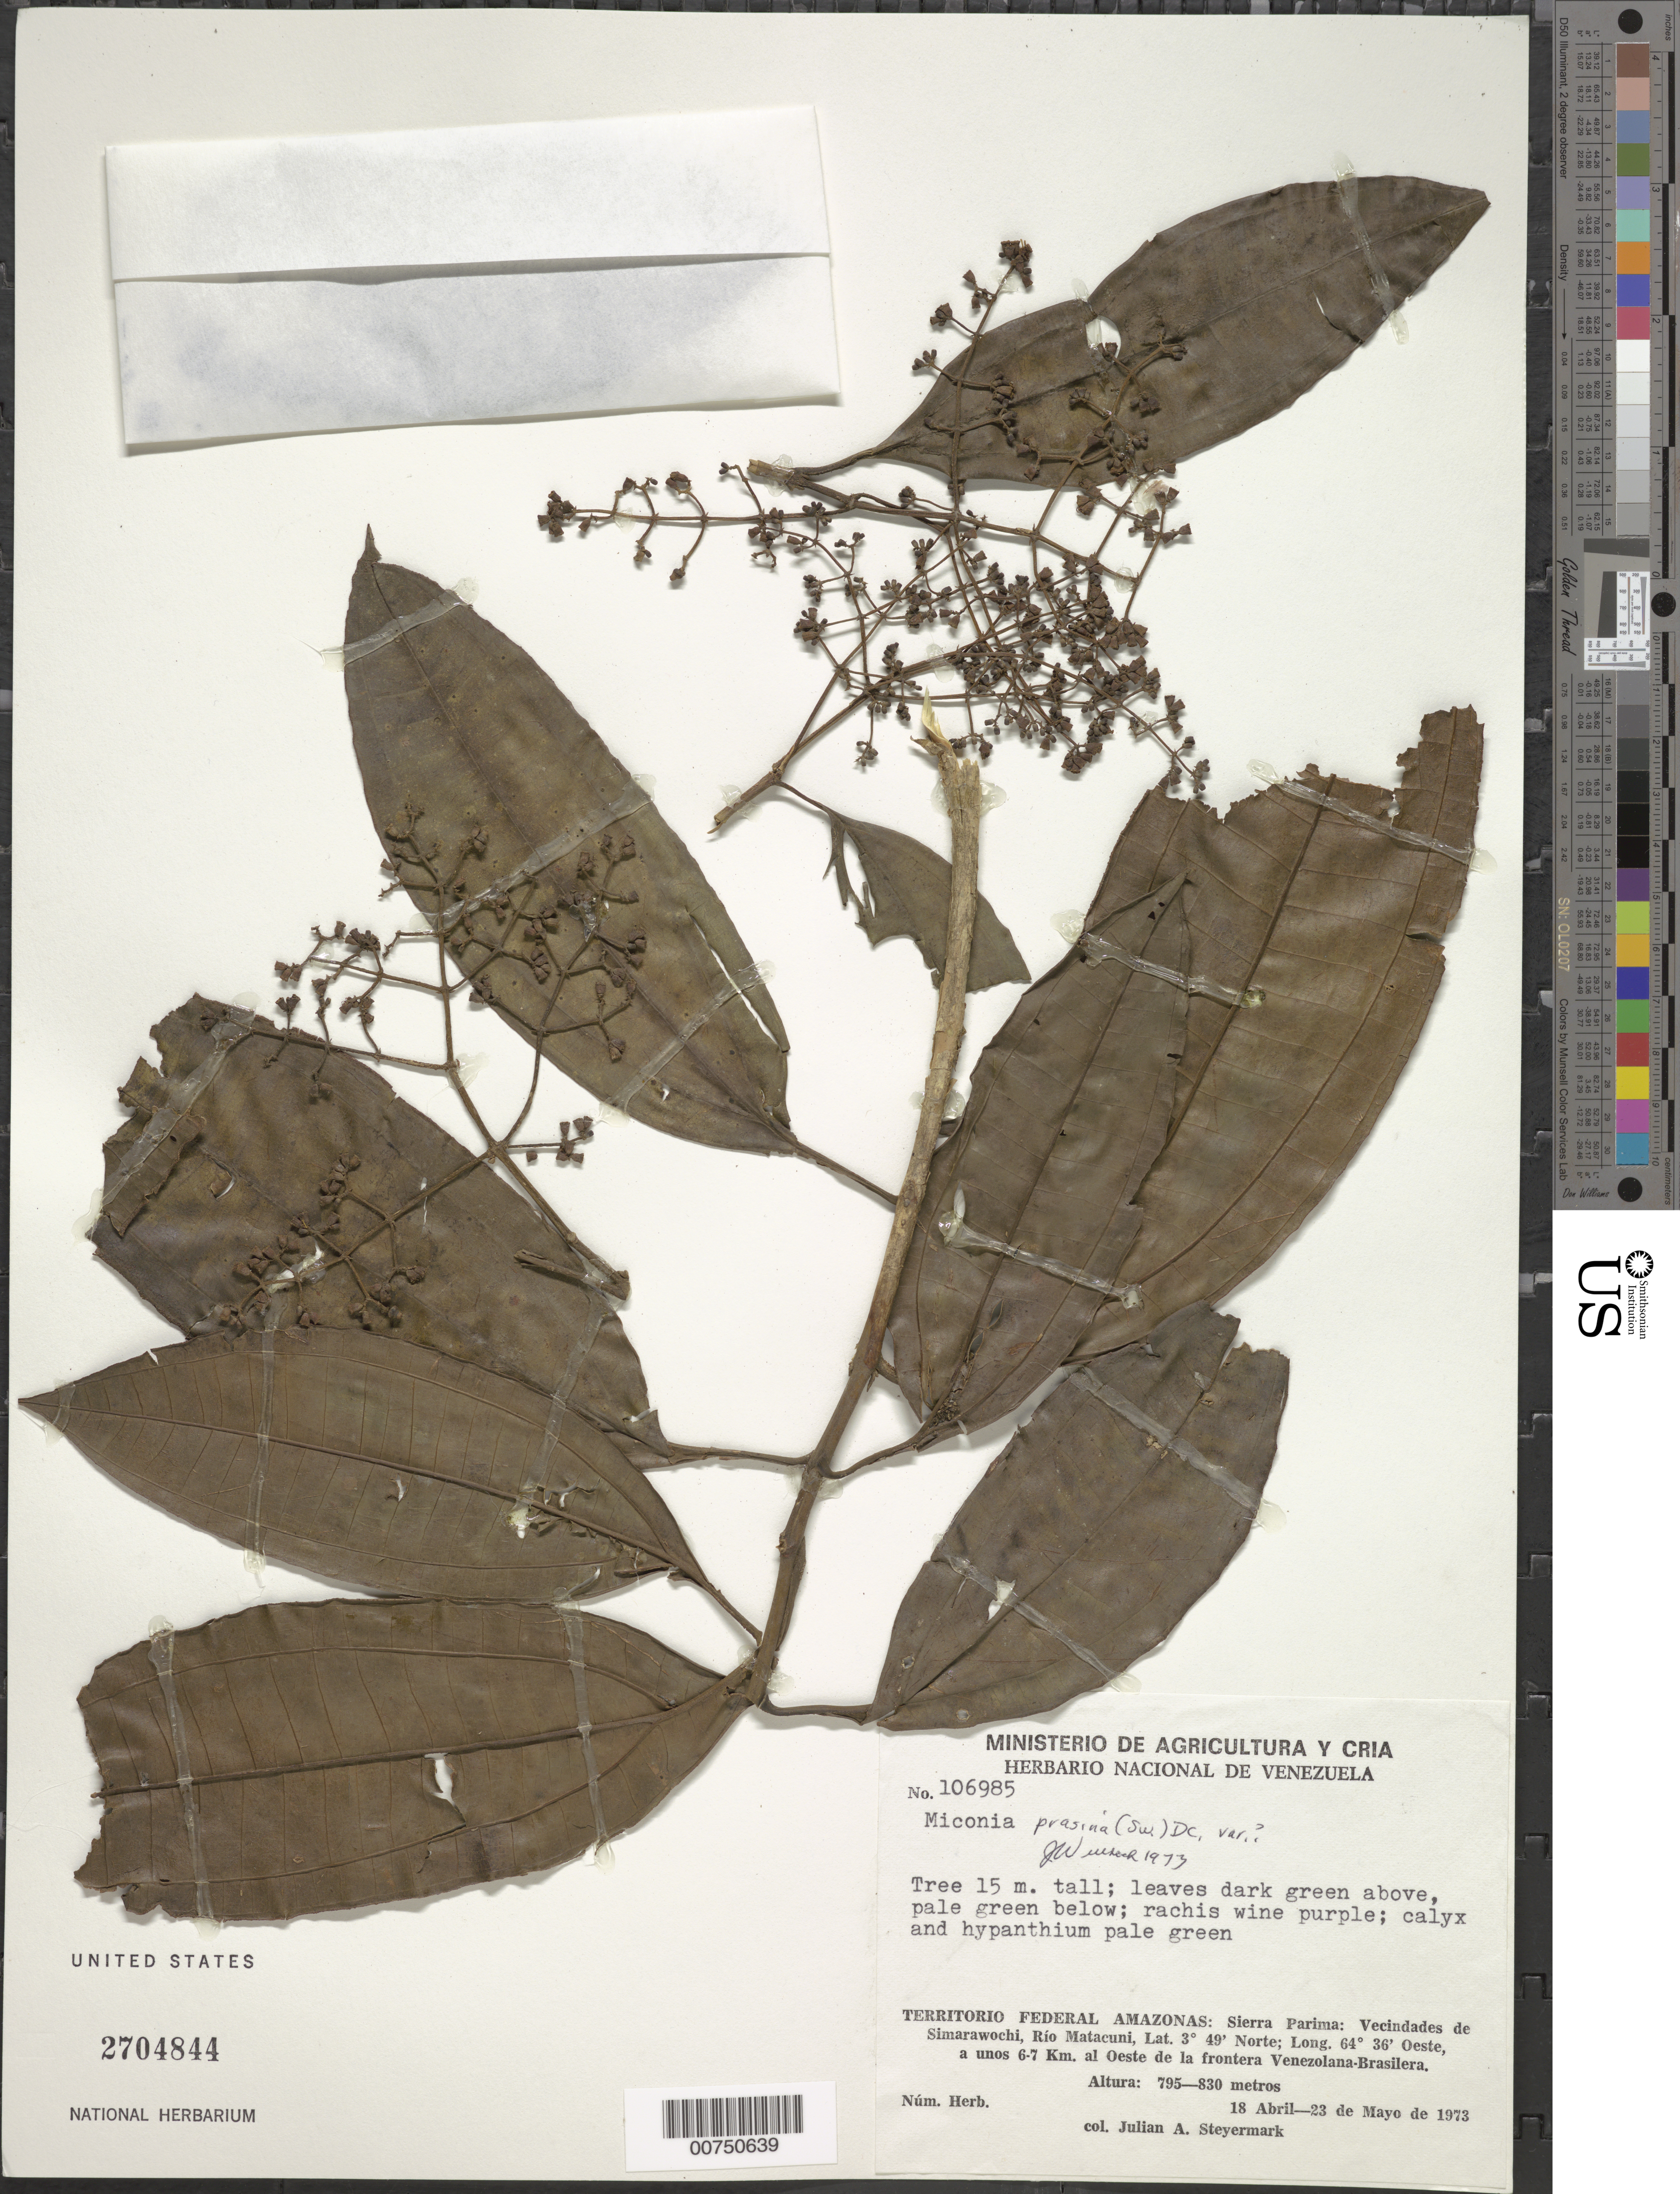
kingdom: Plantae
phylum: Tracheophyta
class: Magnoliopsida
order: Myrtales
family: Melastomataceae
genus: Miconia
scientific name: Miconia prasina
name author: (Sw.) DC.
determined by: Wurdack, John J., (US), US (UNITED STATES)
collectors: J. Steyermark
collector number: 106985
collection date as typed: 18-Apr-73 to 23-May-73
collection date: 1973-04-18/1973-05-23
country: Venezuela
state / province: Amazonas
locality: Sierra Parima; vec de Simarawochi, Río Matacuni, a unos 6-7 km al oeste de la frontera Venezolana-Brasilera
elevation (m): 795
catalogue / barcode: US 2704844